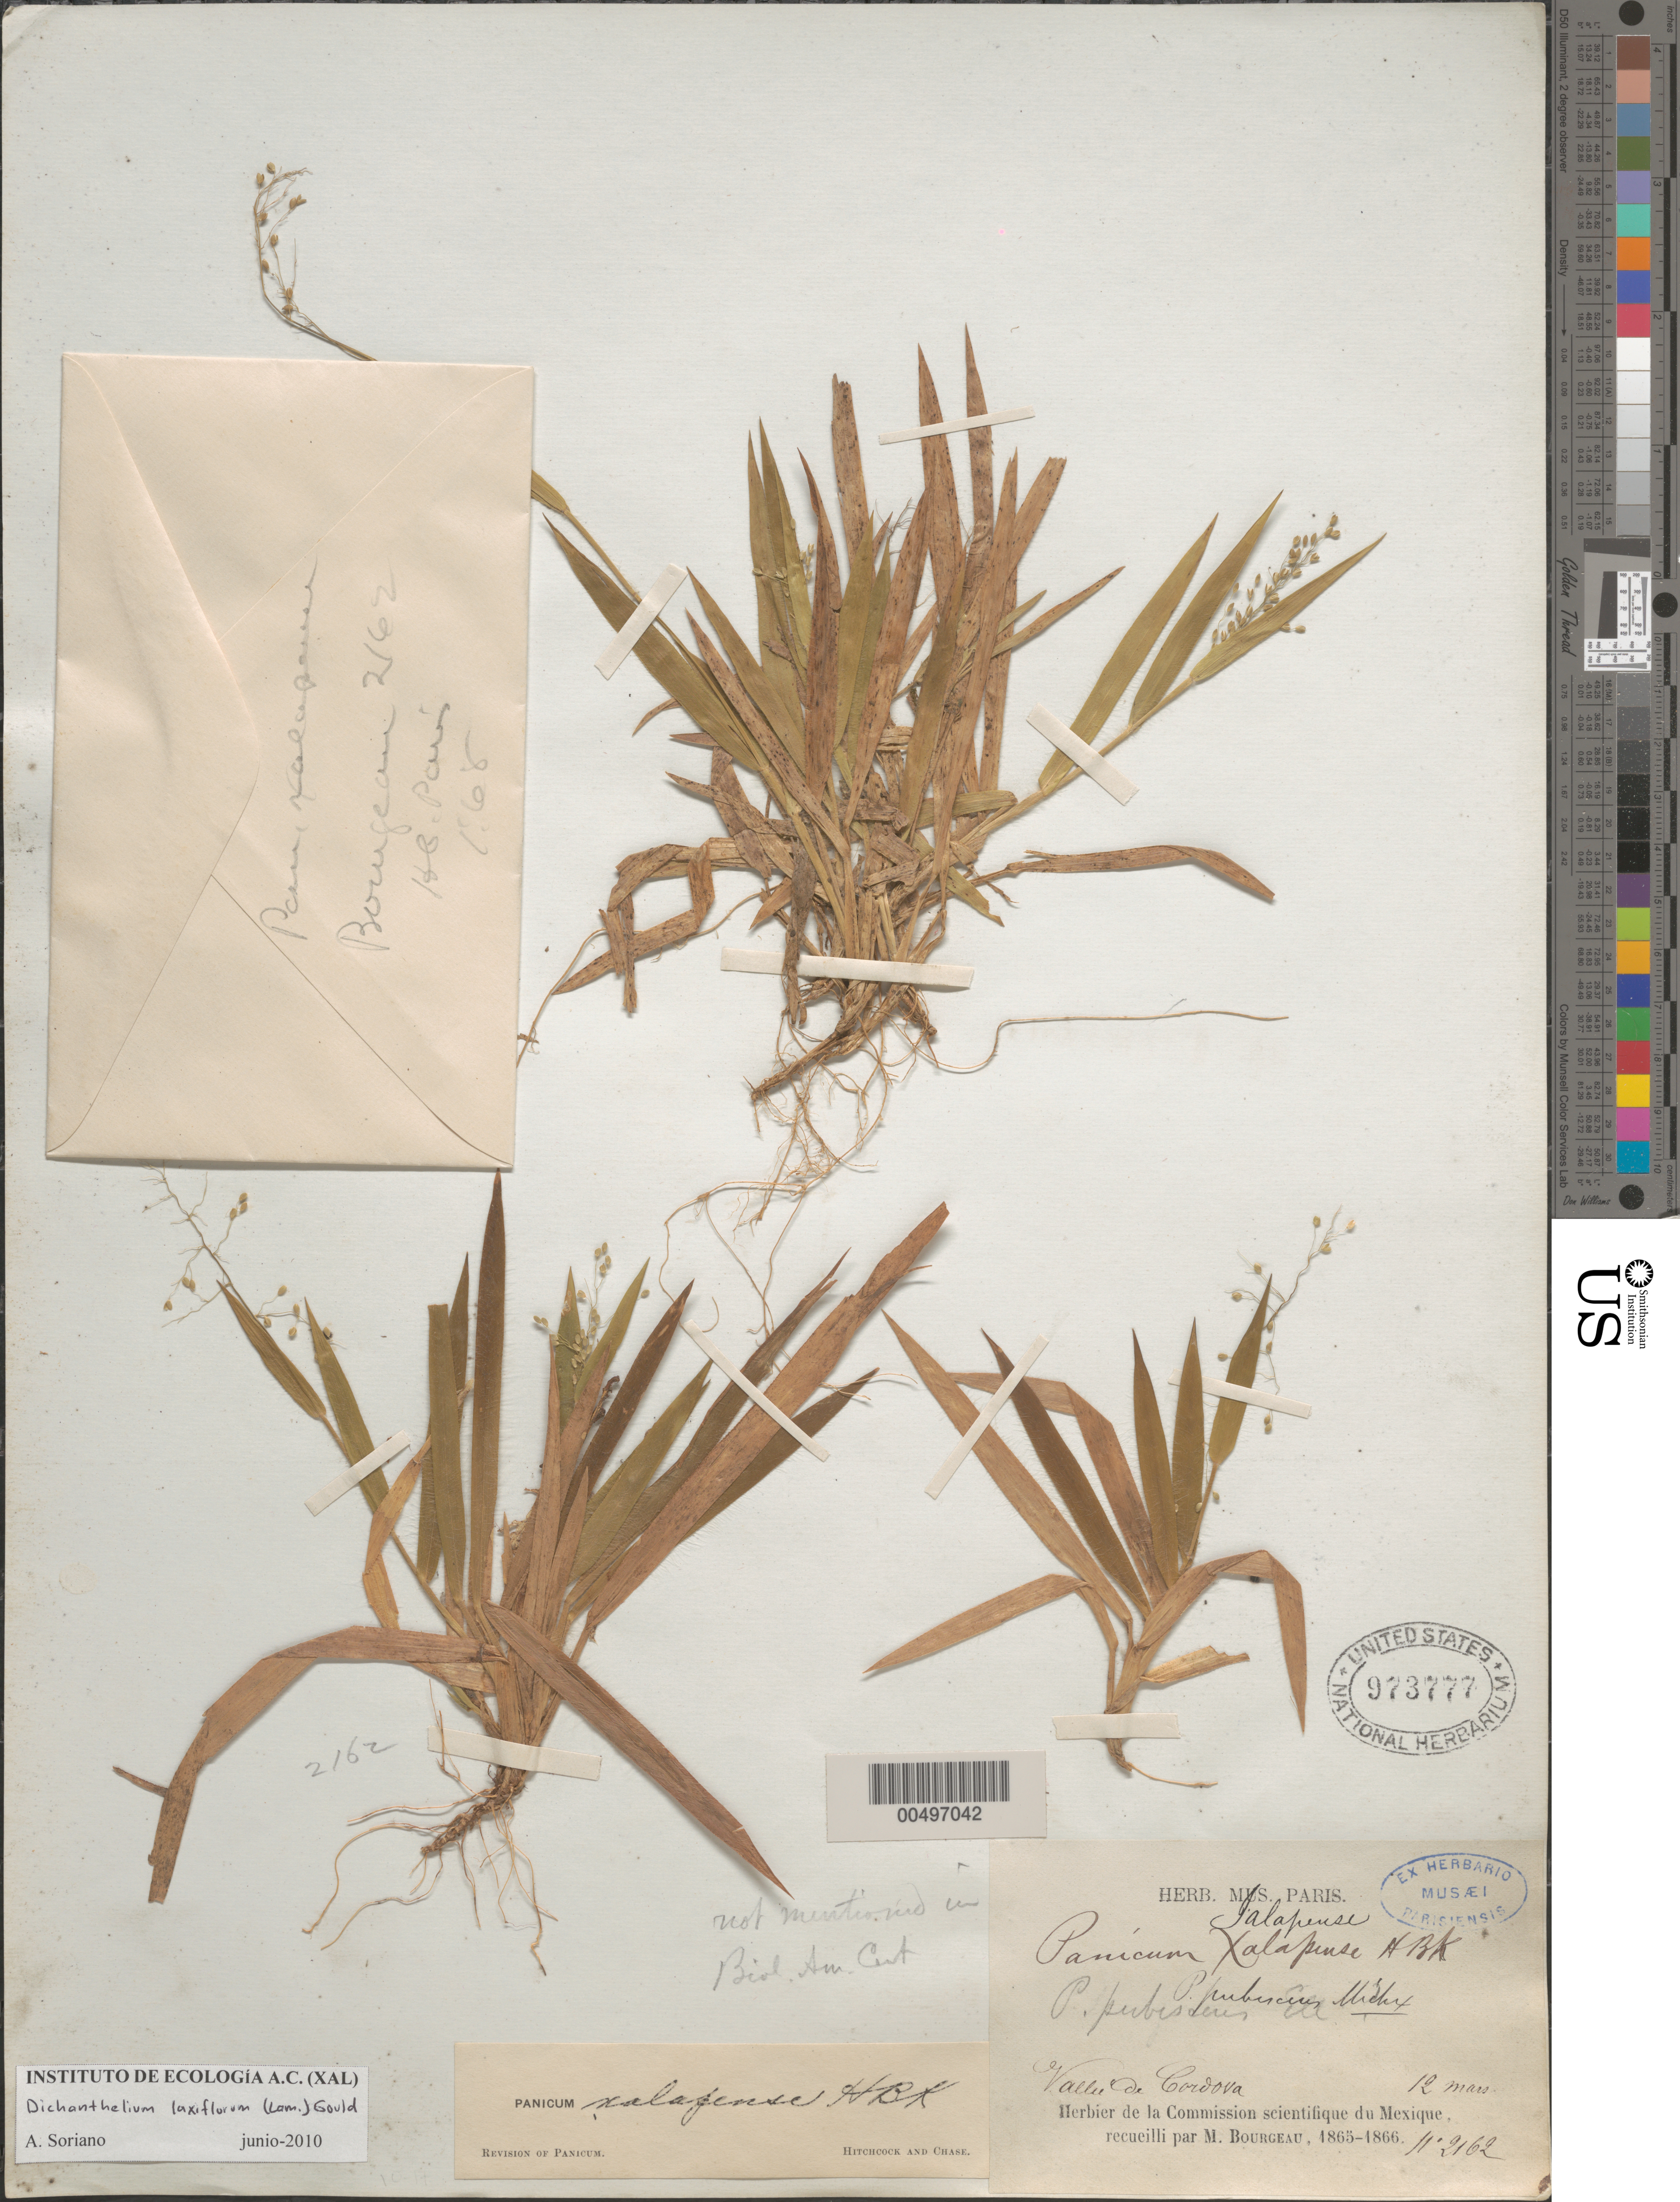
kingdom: Plantae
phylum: Tracheophyta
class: Liliopsida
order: Poales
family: Poaceae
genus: Dichanthelium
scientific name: Dichanthelium laxiflorum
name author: (Lam.) Gould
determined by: Soriano, A.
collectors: E. Bourgeau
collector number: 2162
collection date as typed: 12 Mar 1865 or 12 Mar 1866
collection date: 1865-03-12 or 1866-03-12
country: Mexico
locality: Valle de Cordova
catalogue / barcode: US 973777